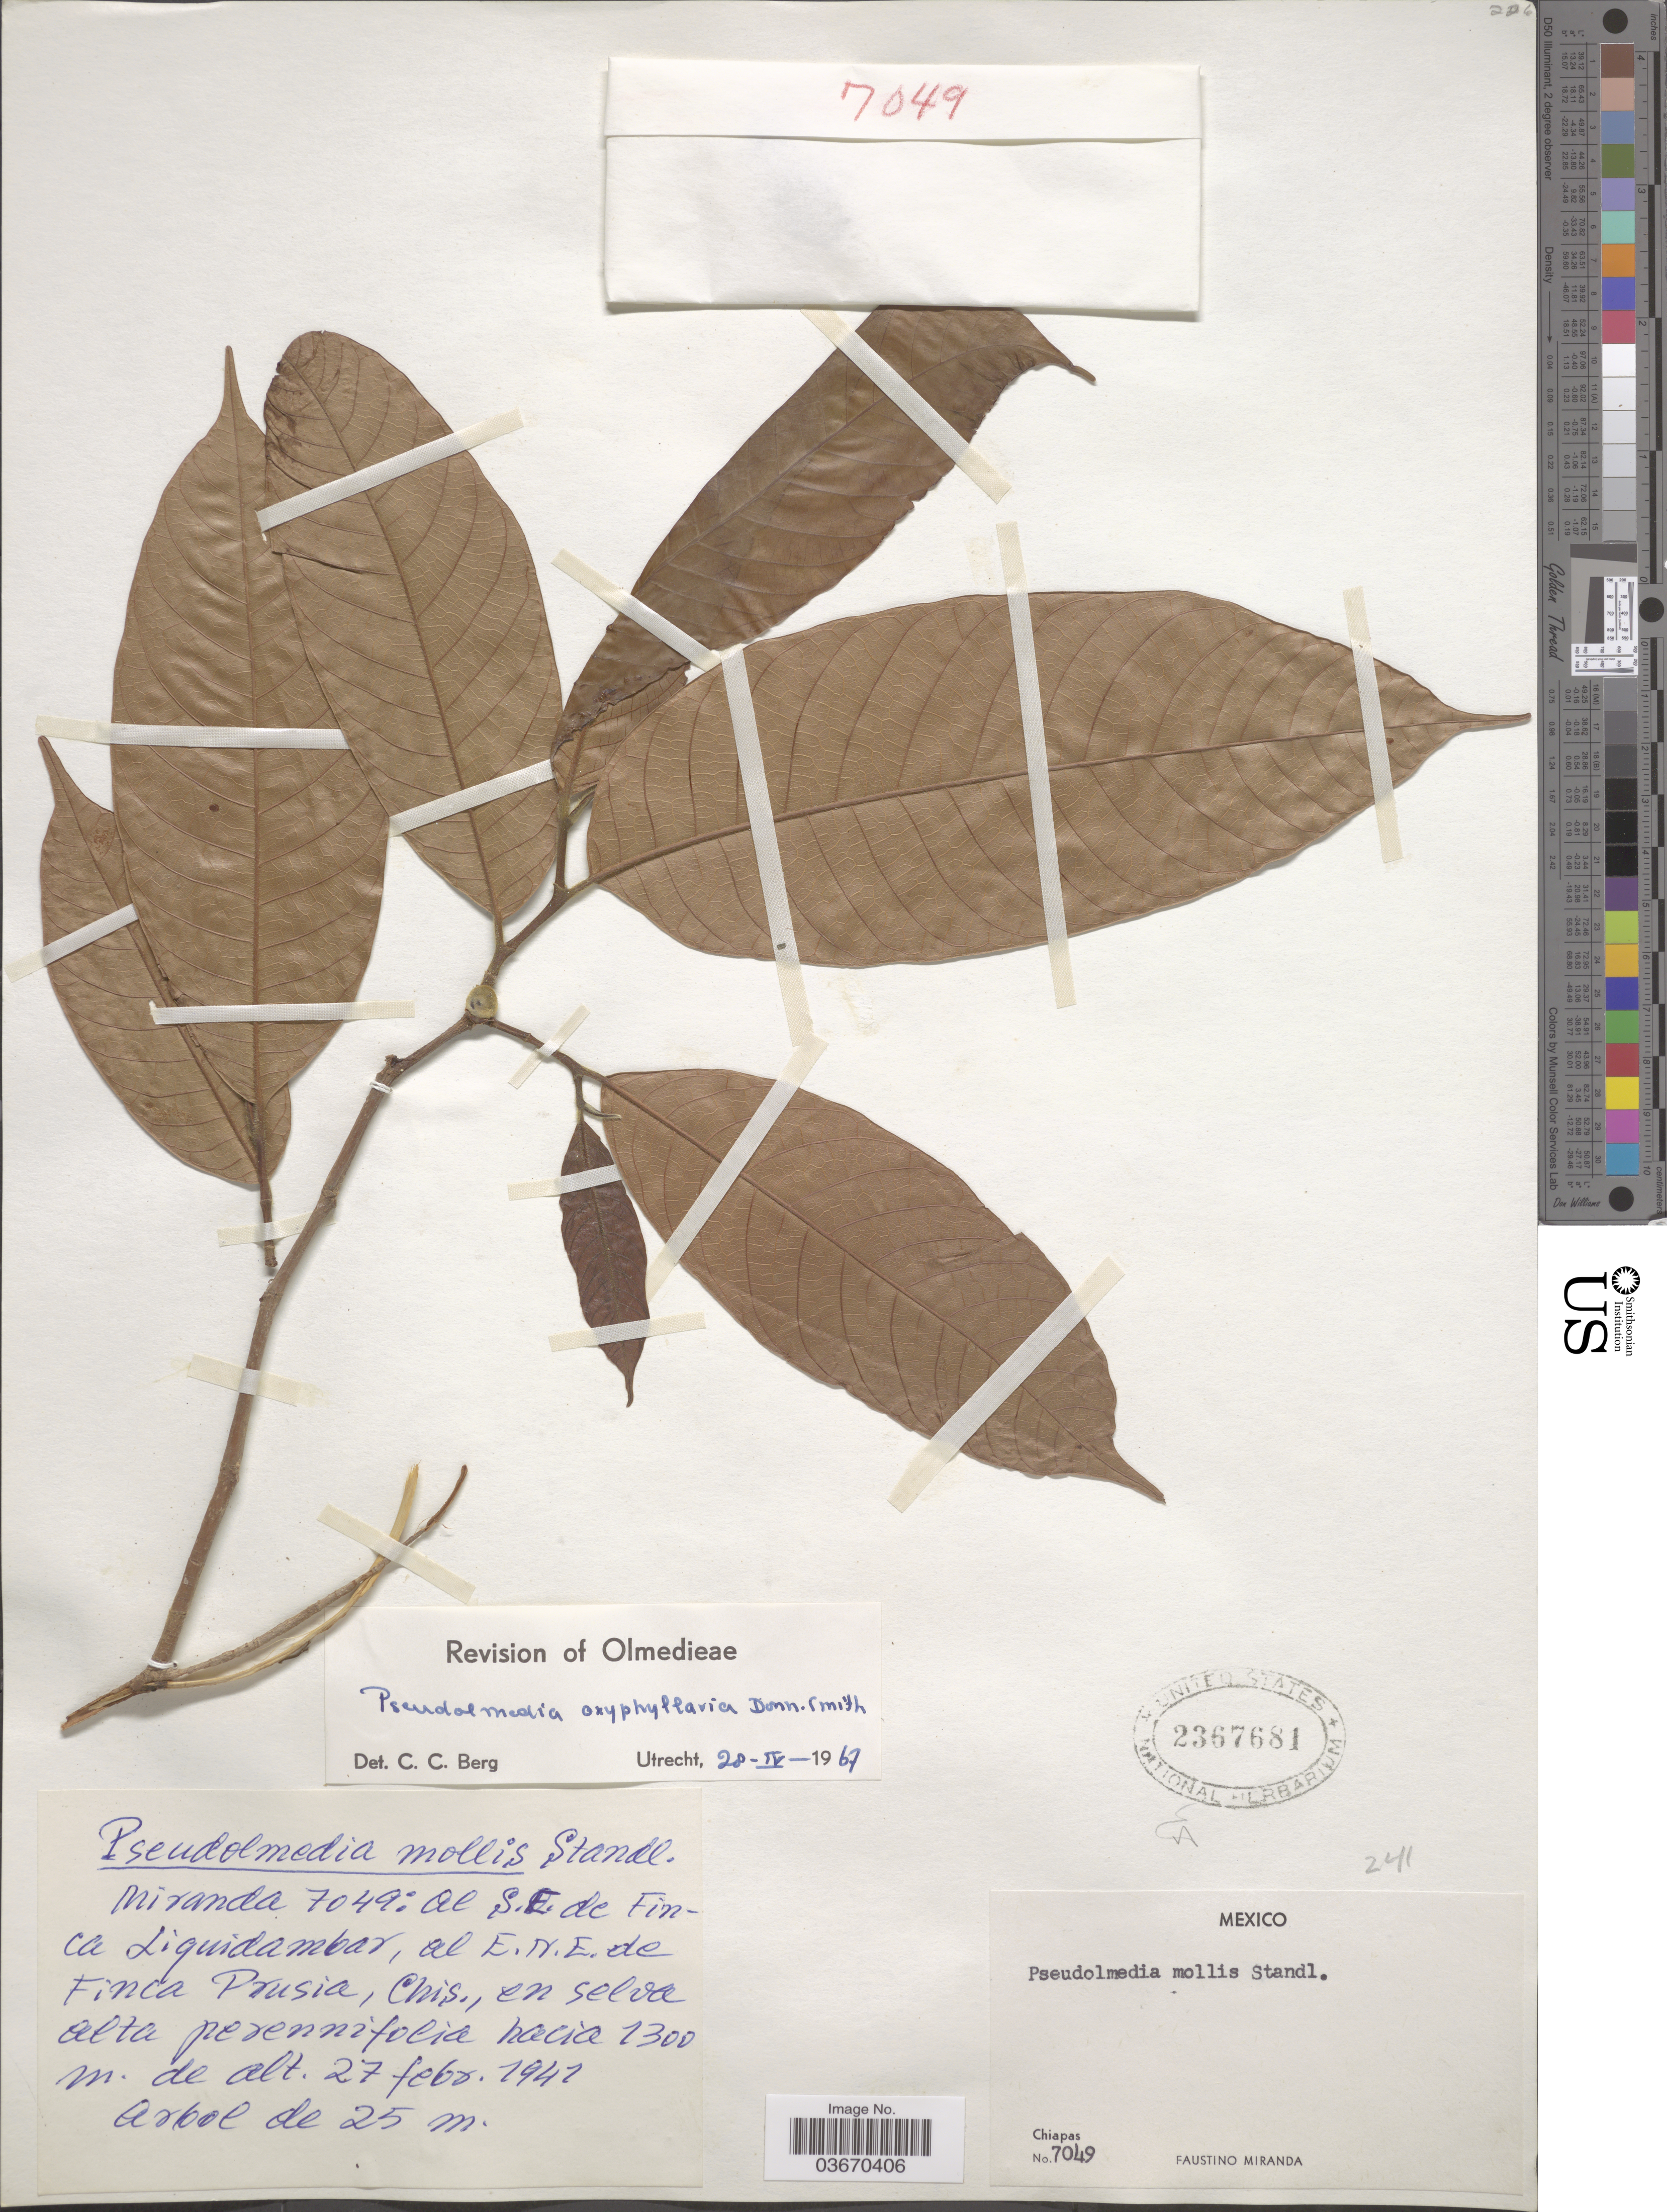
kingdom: Plantae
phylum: Tracheophyta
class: Magnoliopsida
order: Rosales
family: Moraceae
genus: Pseudolmedia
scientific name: Pseudolmedia oxyphyllaria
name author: Donn. Sm.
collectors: F. Miranda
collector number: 7049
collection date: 1941-02-27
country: Mexico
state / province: Chiapas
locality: Al S. E. de Finca Liquidambar, al E. N. E. de Finca Prusia.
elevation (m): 1300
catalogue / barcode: US 2367681